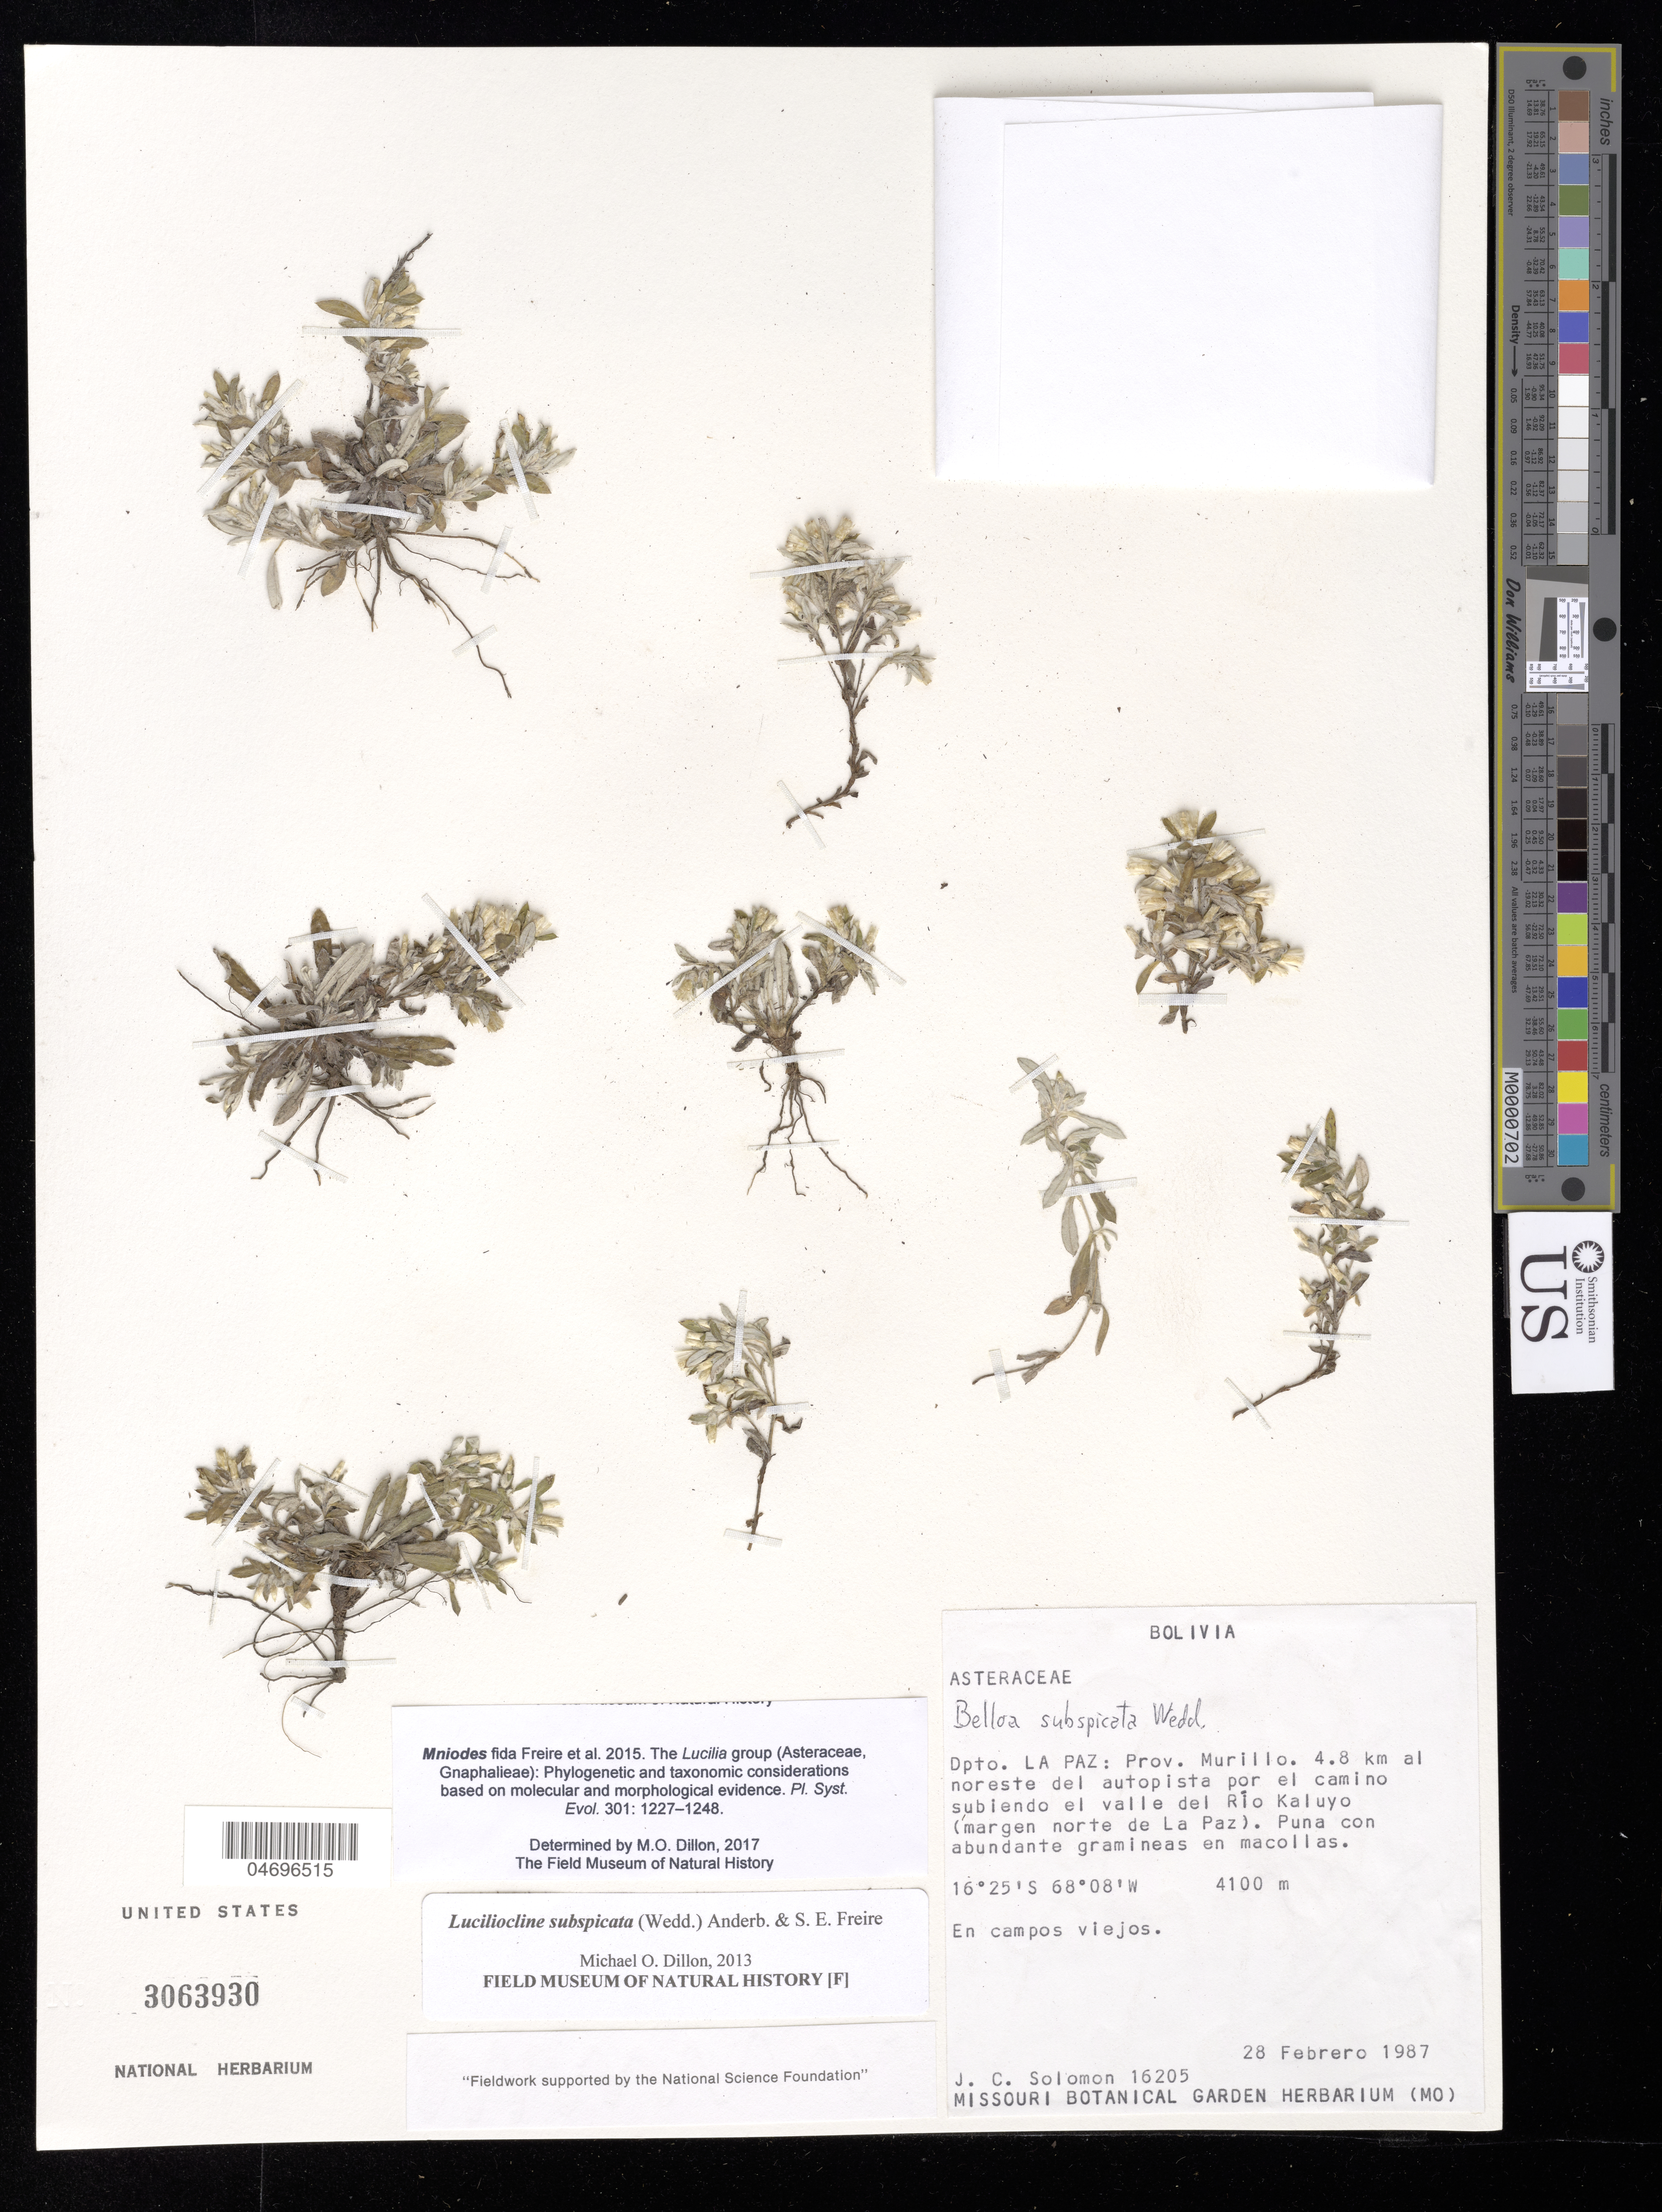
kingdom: Plantae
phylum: Tracheophyta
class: Magnoliopsida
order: Asterales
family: Asteraceae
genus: Mniodes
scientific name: Mniodes subspicata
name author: (Wedd.) S.E. Freire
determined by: Dillon, M. O.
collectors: J. C. Solomon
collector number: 16205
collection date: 1987-02-28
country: Bolivia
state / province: La Paz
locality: Dpto. La Paz: Prov. Murillo. 4.8 km al noreste del autopista por el camino subiendo el valle del Rio Kaluyo (margen norte de La Paz).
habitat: En campos viejos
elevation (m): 4100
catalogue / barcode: US 3063930